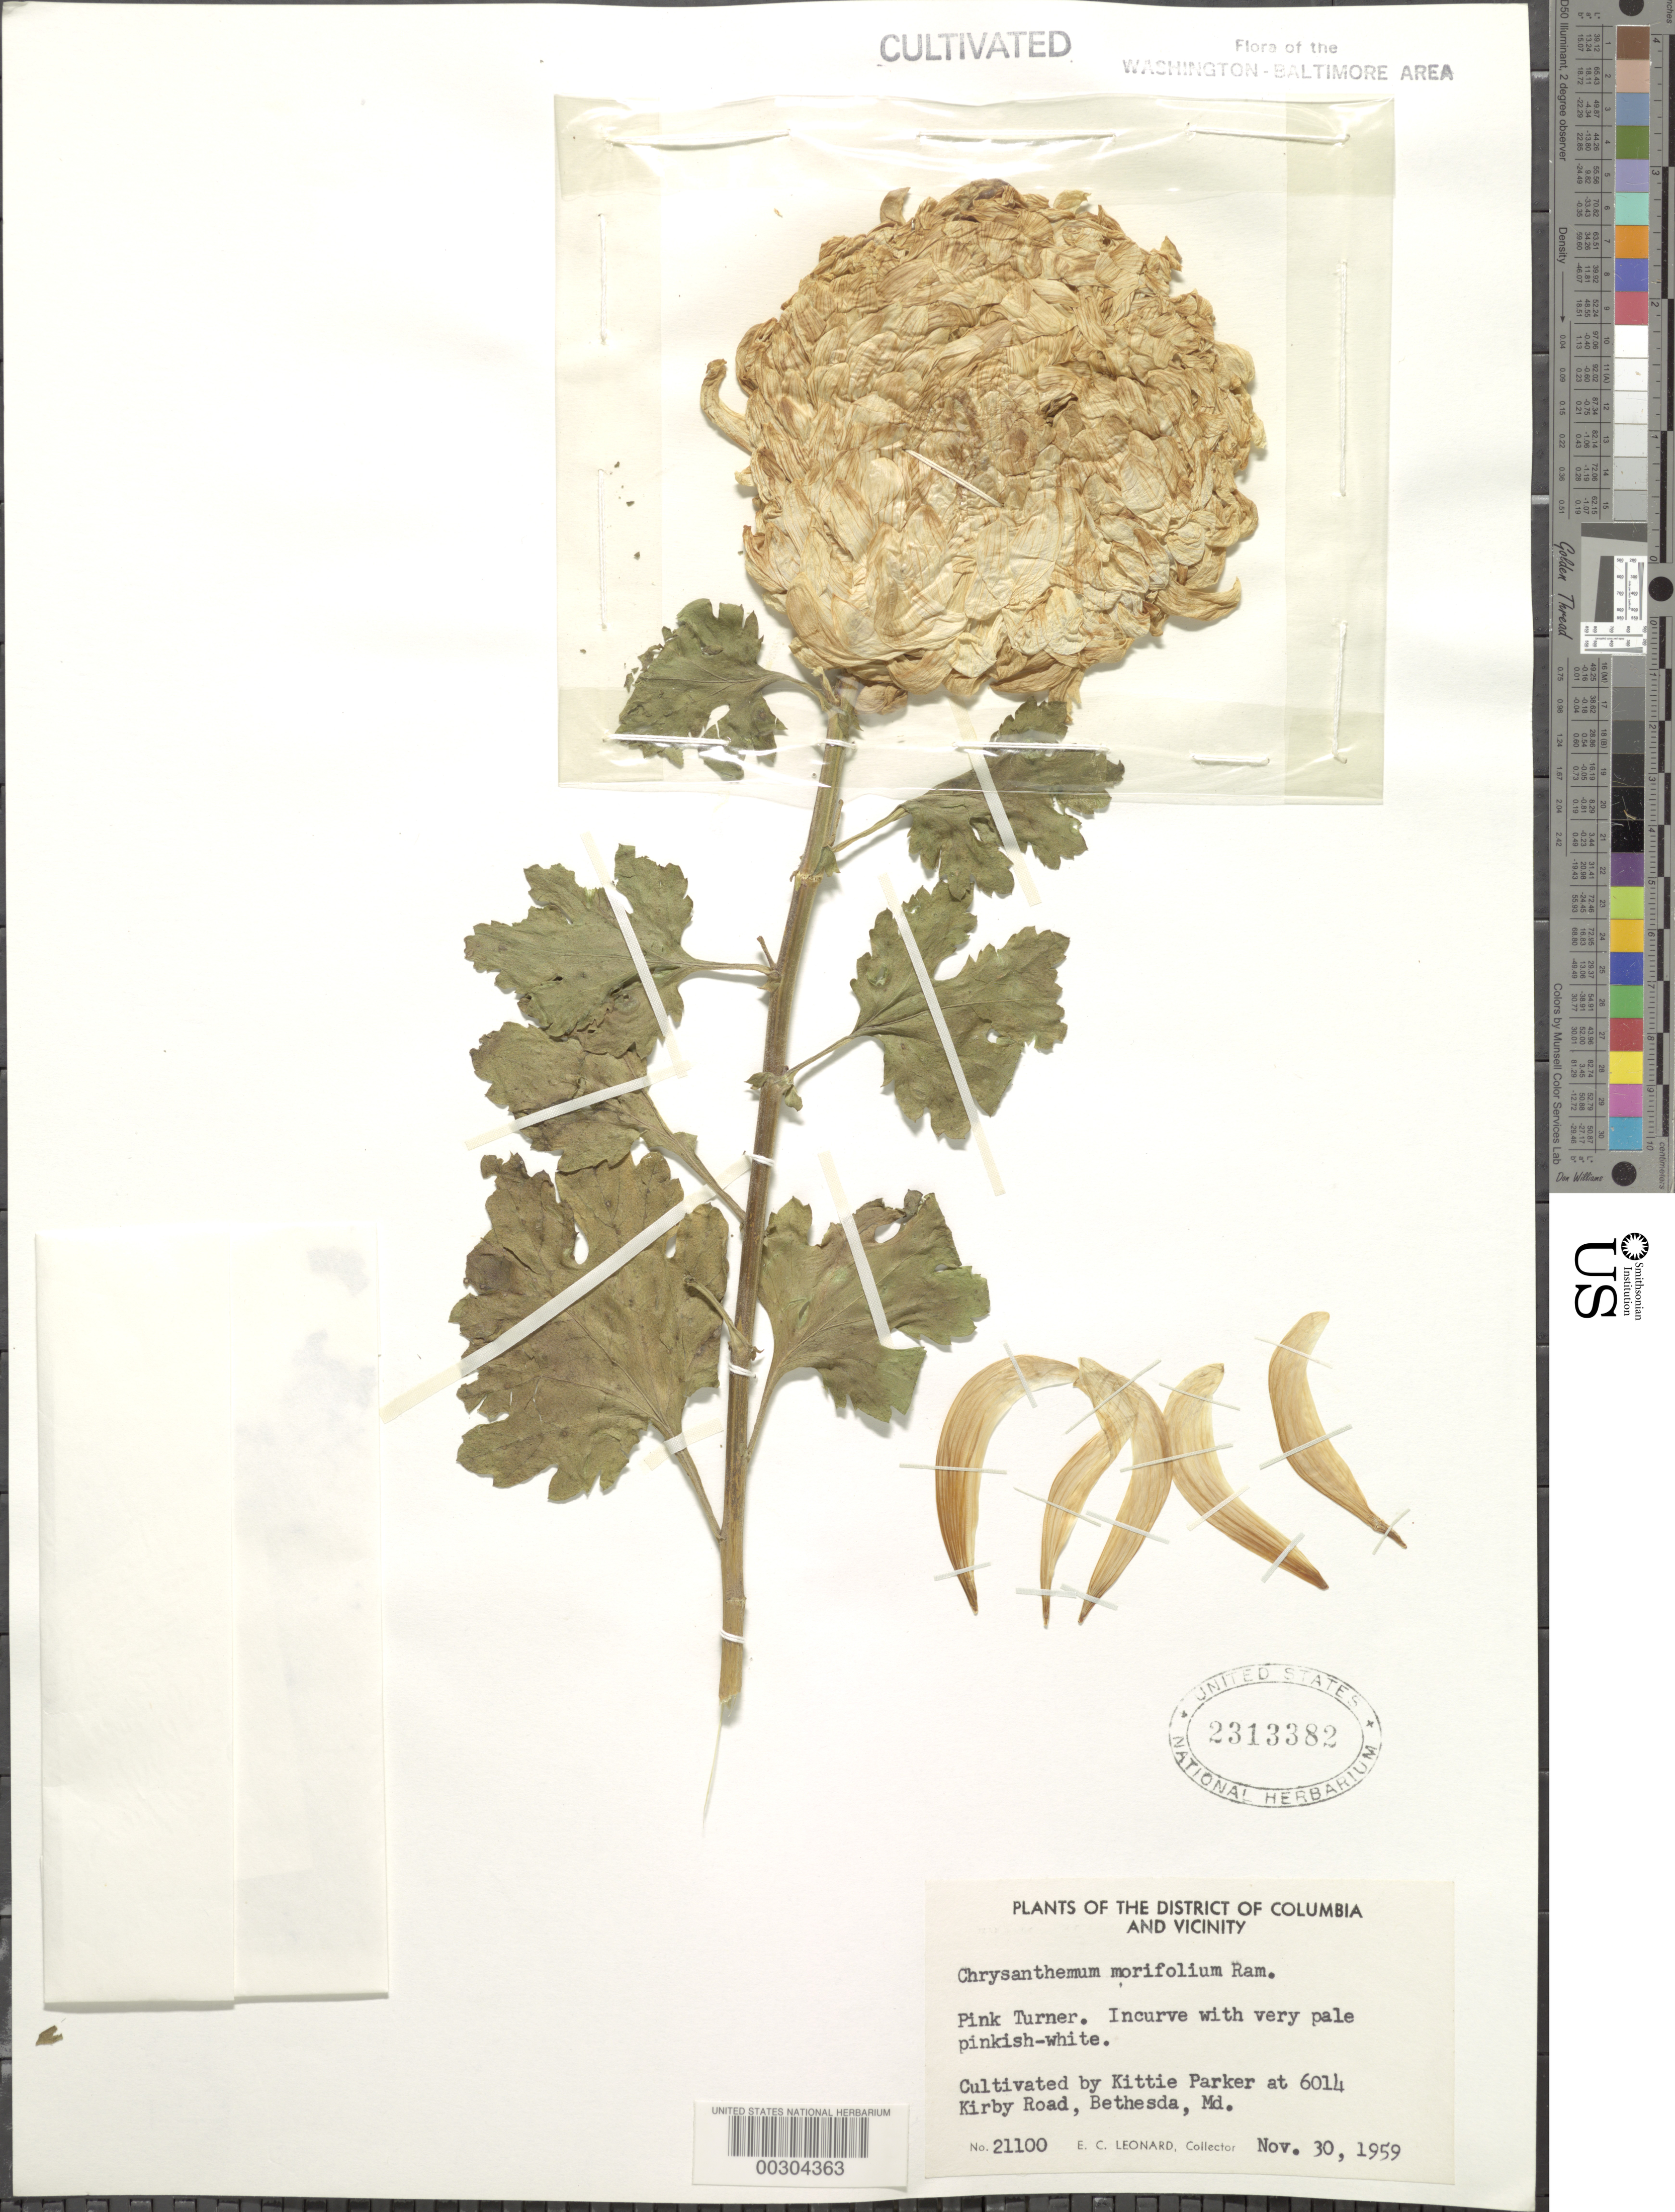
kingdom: Plantae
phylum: Tracheophyta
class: Magnoliopsida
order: Asterales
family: Asteraceae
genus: Chrysanthemum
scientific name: Chrysanthemum morifolium 'Pink Turner'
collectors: E. C. Leonard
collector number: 21100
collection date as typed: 30 Nov 1959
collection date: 1959-11-30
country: United States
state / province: Maryland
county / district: Montgomery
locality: Bethesda, 6014 Kirby Rd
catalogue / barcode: US 2313382